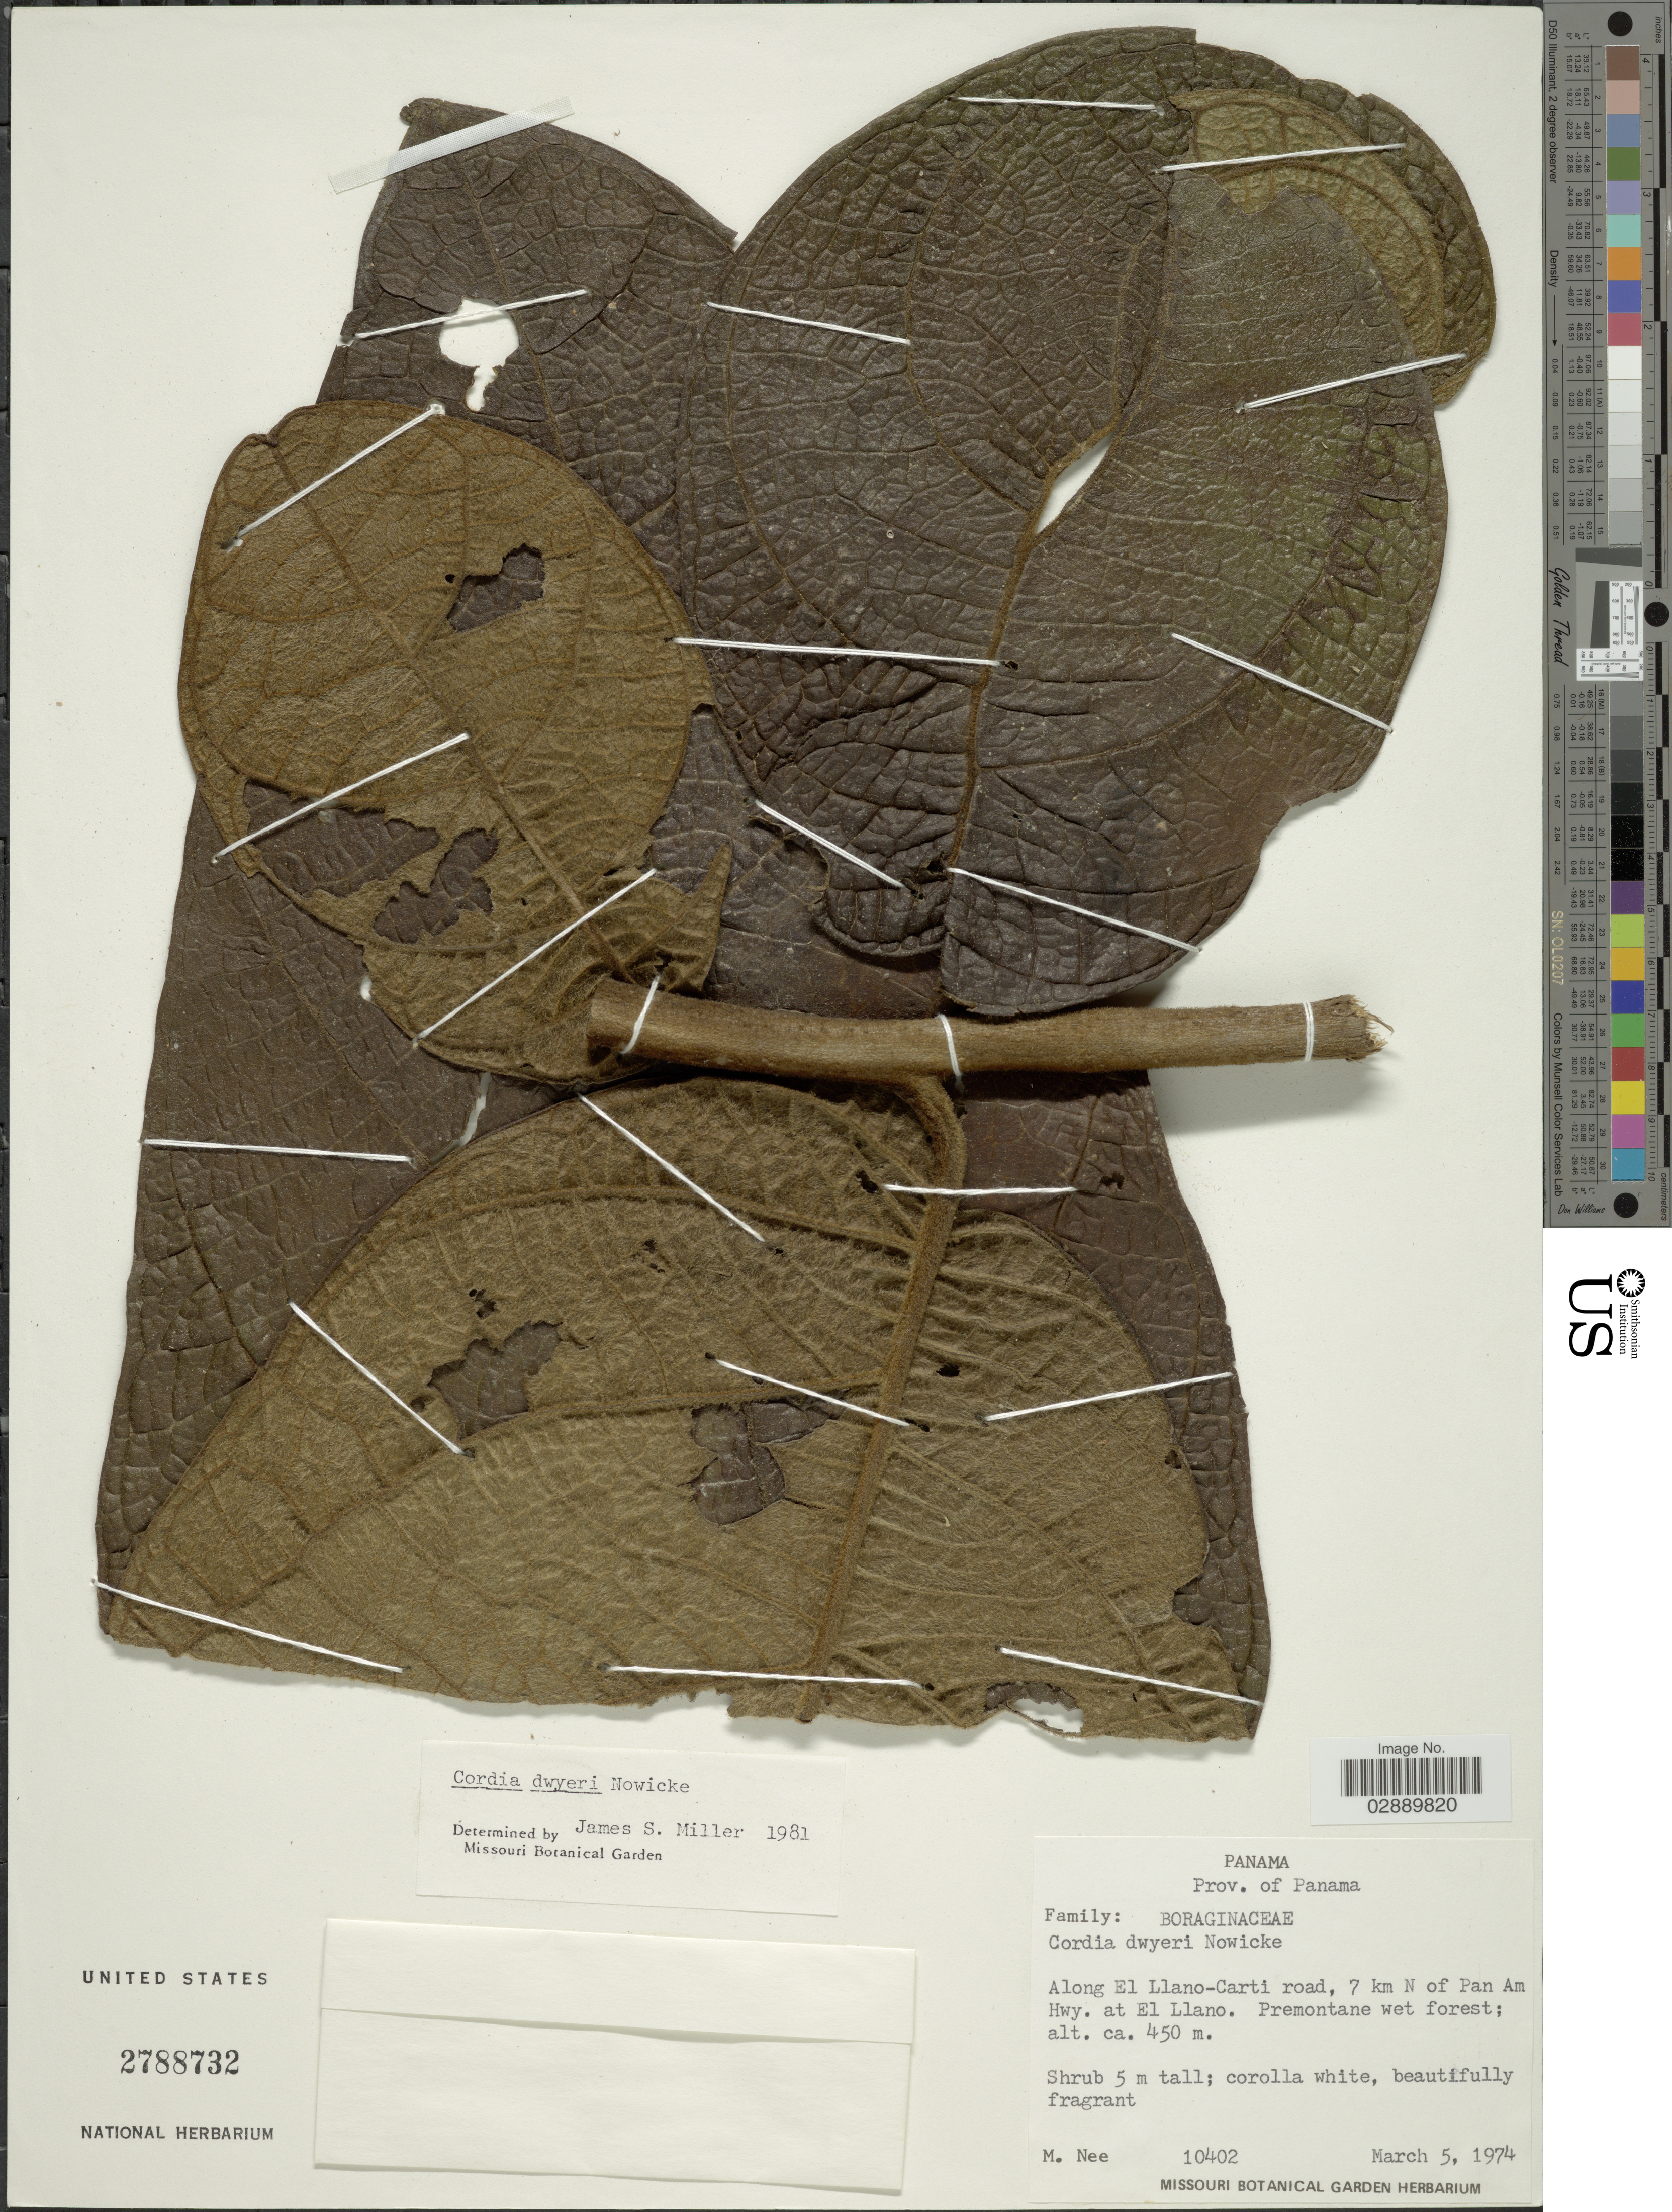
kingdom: Plantae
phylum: Tracheophyta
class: Magnoliopsida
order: Boraginales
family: Cordiaceae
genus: Cordia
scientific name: Cordia dwyeri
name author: Nowicke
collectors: M. Nee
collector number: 10402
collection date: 1974-03-05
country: Panama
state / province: Panamá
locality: Along El Llano-Carti road, 7 km N of Pan Am Hwy. at El Llano.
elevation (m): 450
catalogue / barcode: US 2788732